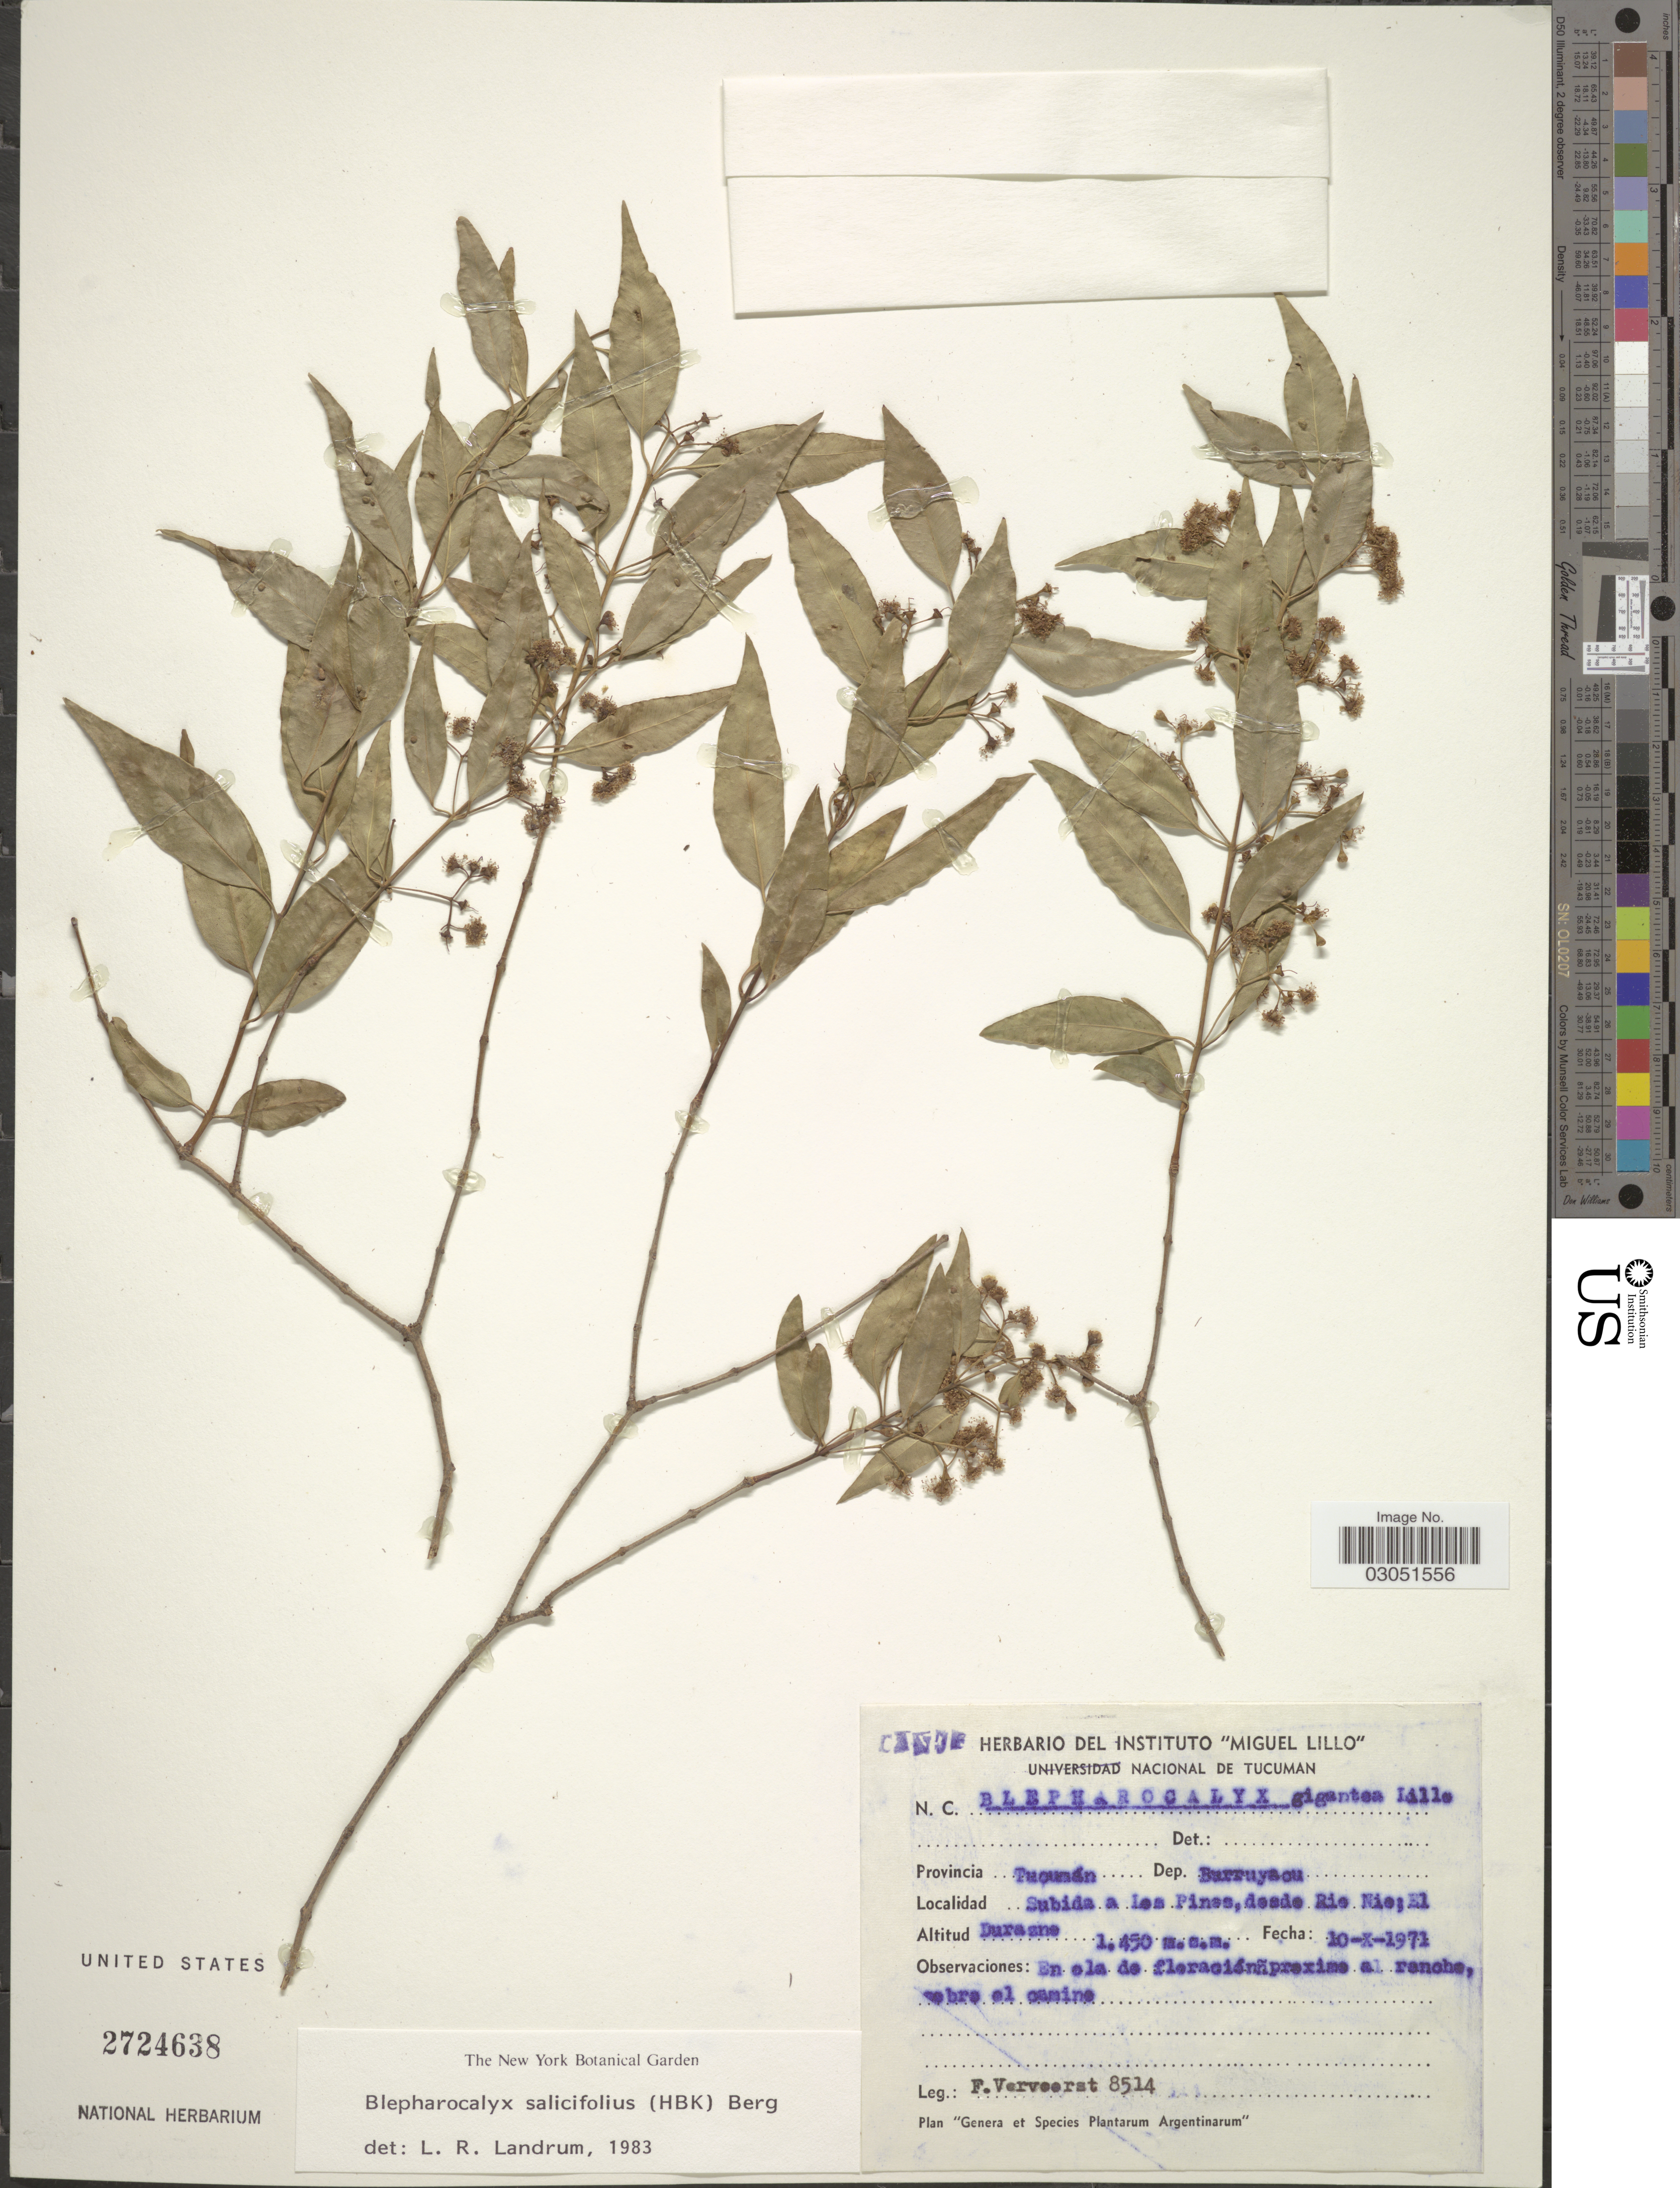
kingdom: Plantae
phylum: Tracheophyta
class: Magnoliopsida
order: Myrtales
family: Myrtaceae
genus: Blepharocalyx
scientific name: Blepharocalyx salicifolius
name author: (Kunth) O. Berg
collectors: F. Vervoorst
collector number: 8514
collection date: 1971-10-10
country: Argentina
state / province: Tucuman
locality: Dep. Burruyacu, Subida a Las Pinas, desde Rio Nio; El Durazne.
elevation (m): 1450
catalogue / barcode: US 2724638